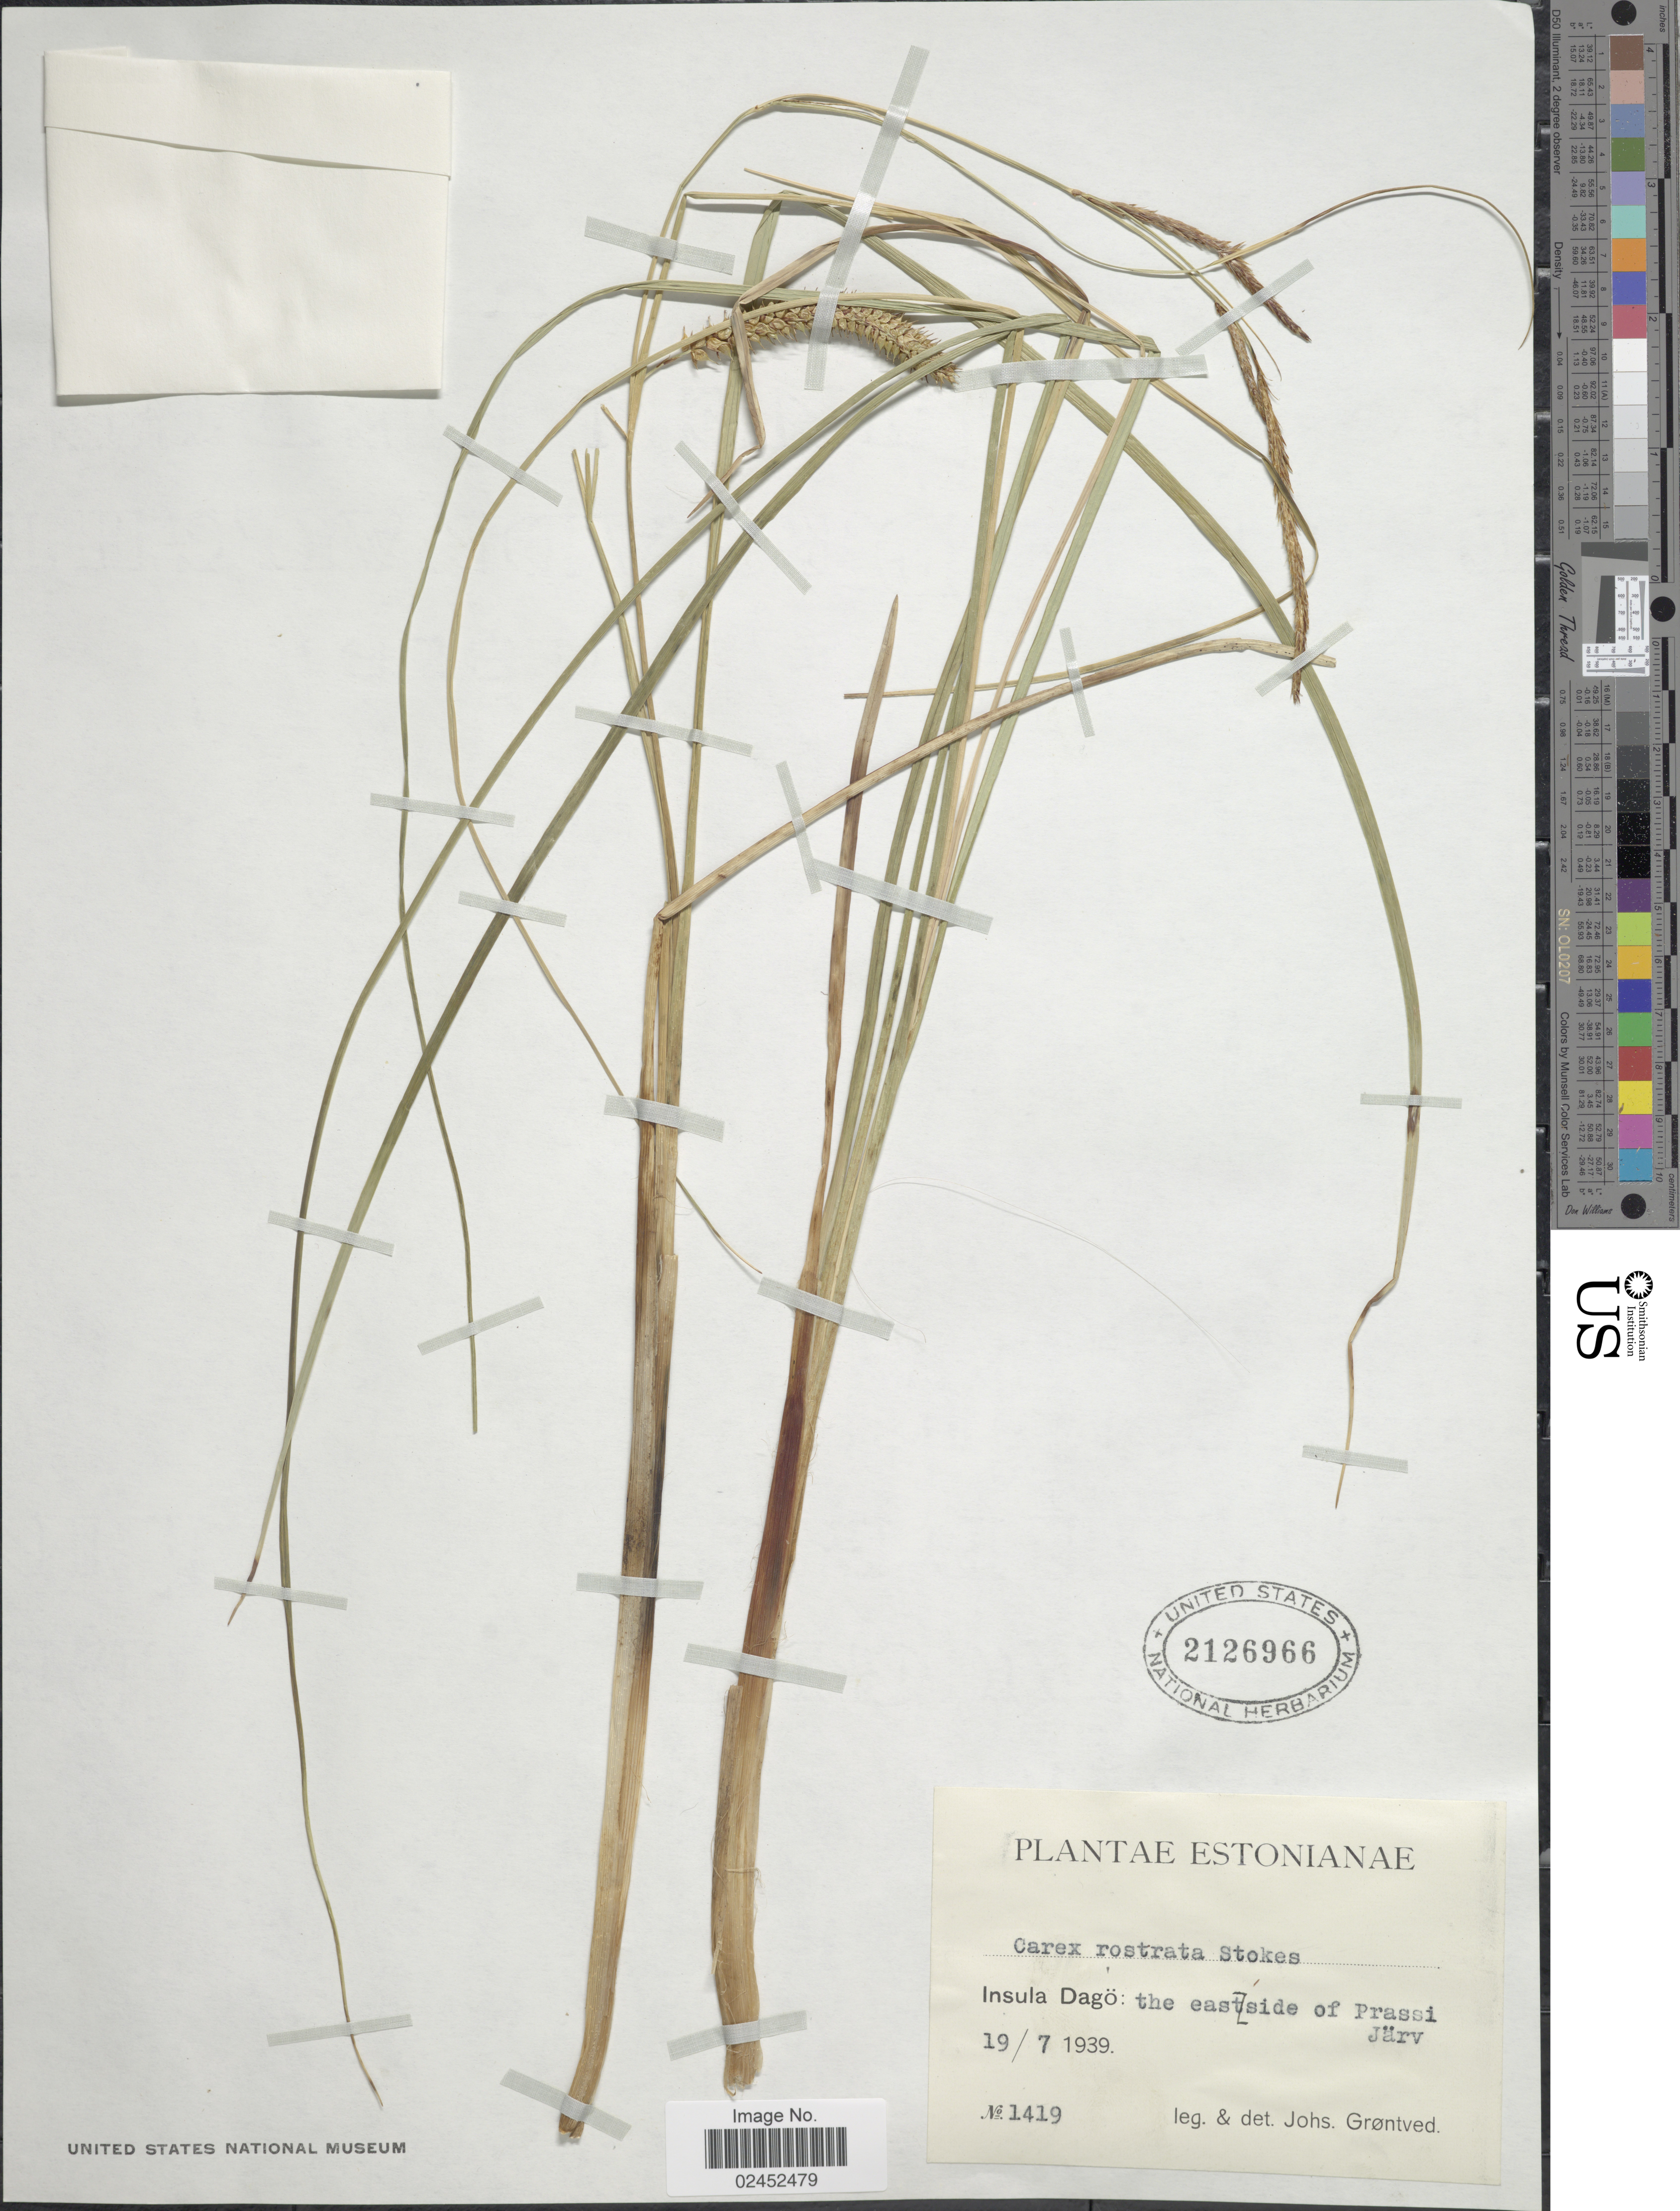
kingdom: Plantae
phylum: Tracheophyta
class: Liliopsida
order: Poales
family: Cyperaceae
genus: Carex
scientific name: Carex rostrata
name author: Stokes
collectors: J. Grøntved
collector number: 1419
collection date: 1939-07-19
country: Estonia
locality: Estonianae. Insula Dago: the east side of Prassi Jarv.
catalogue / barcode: US 2126966